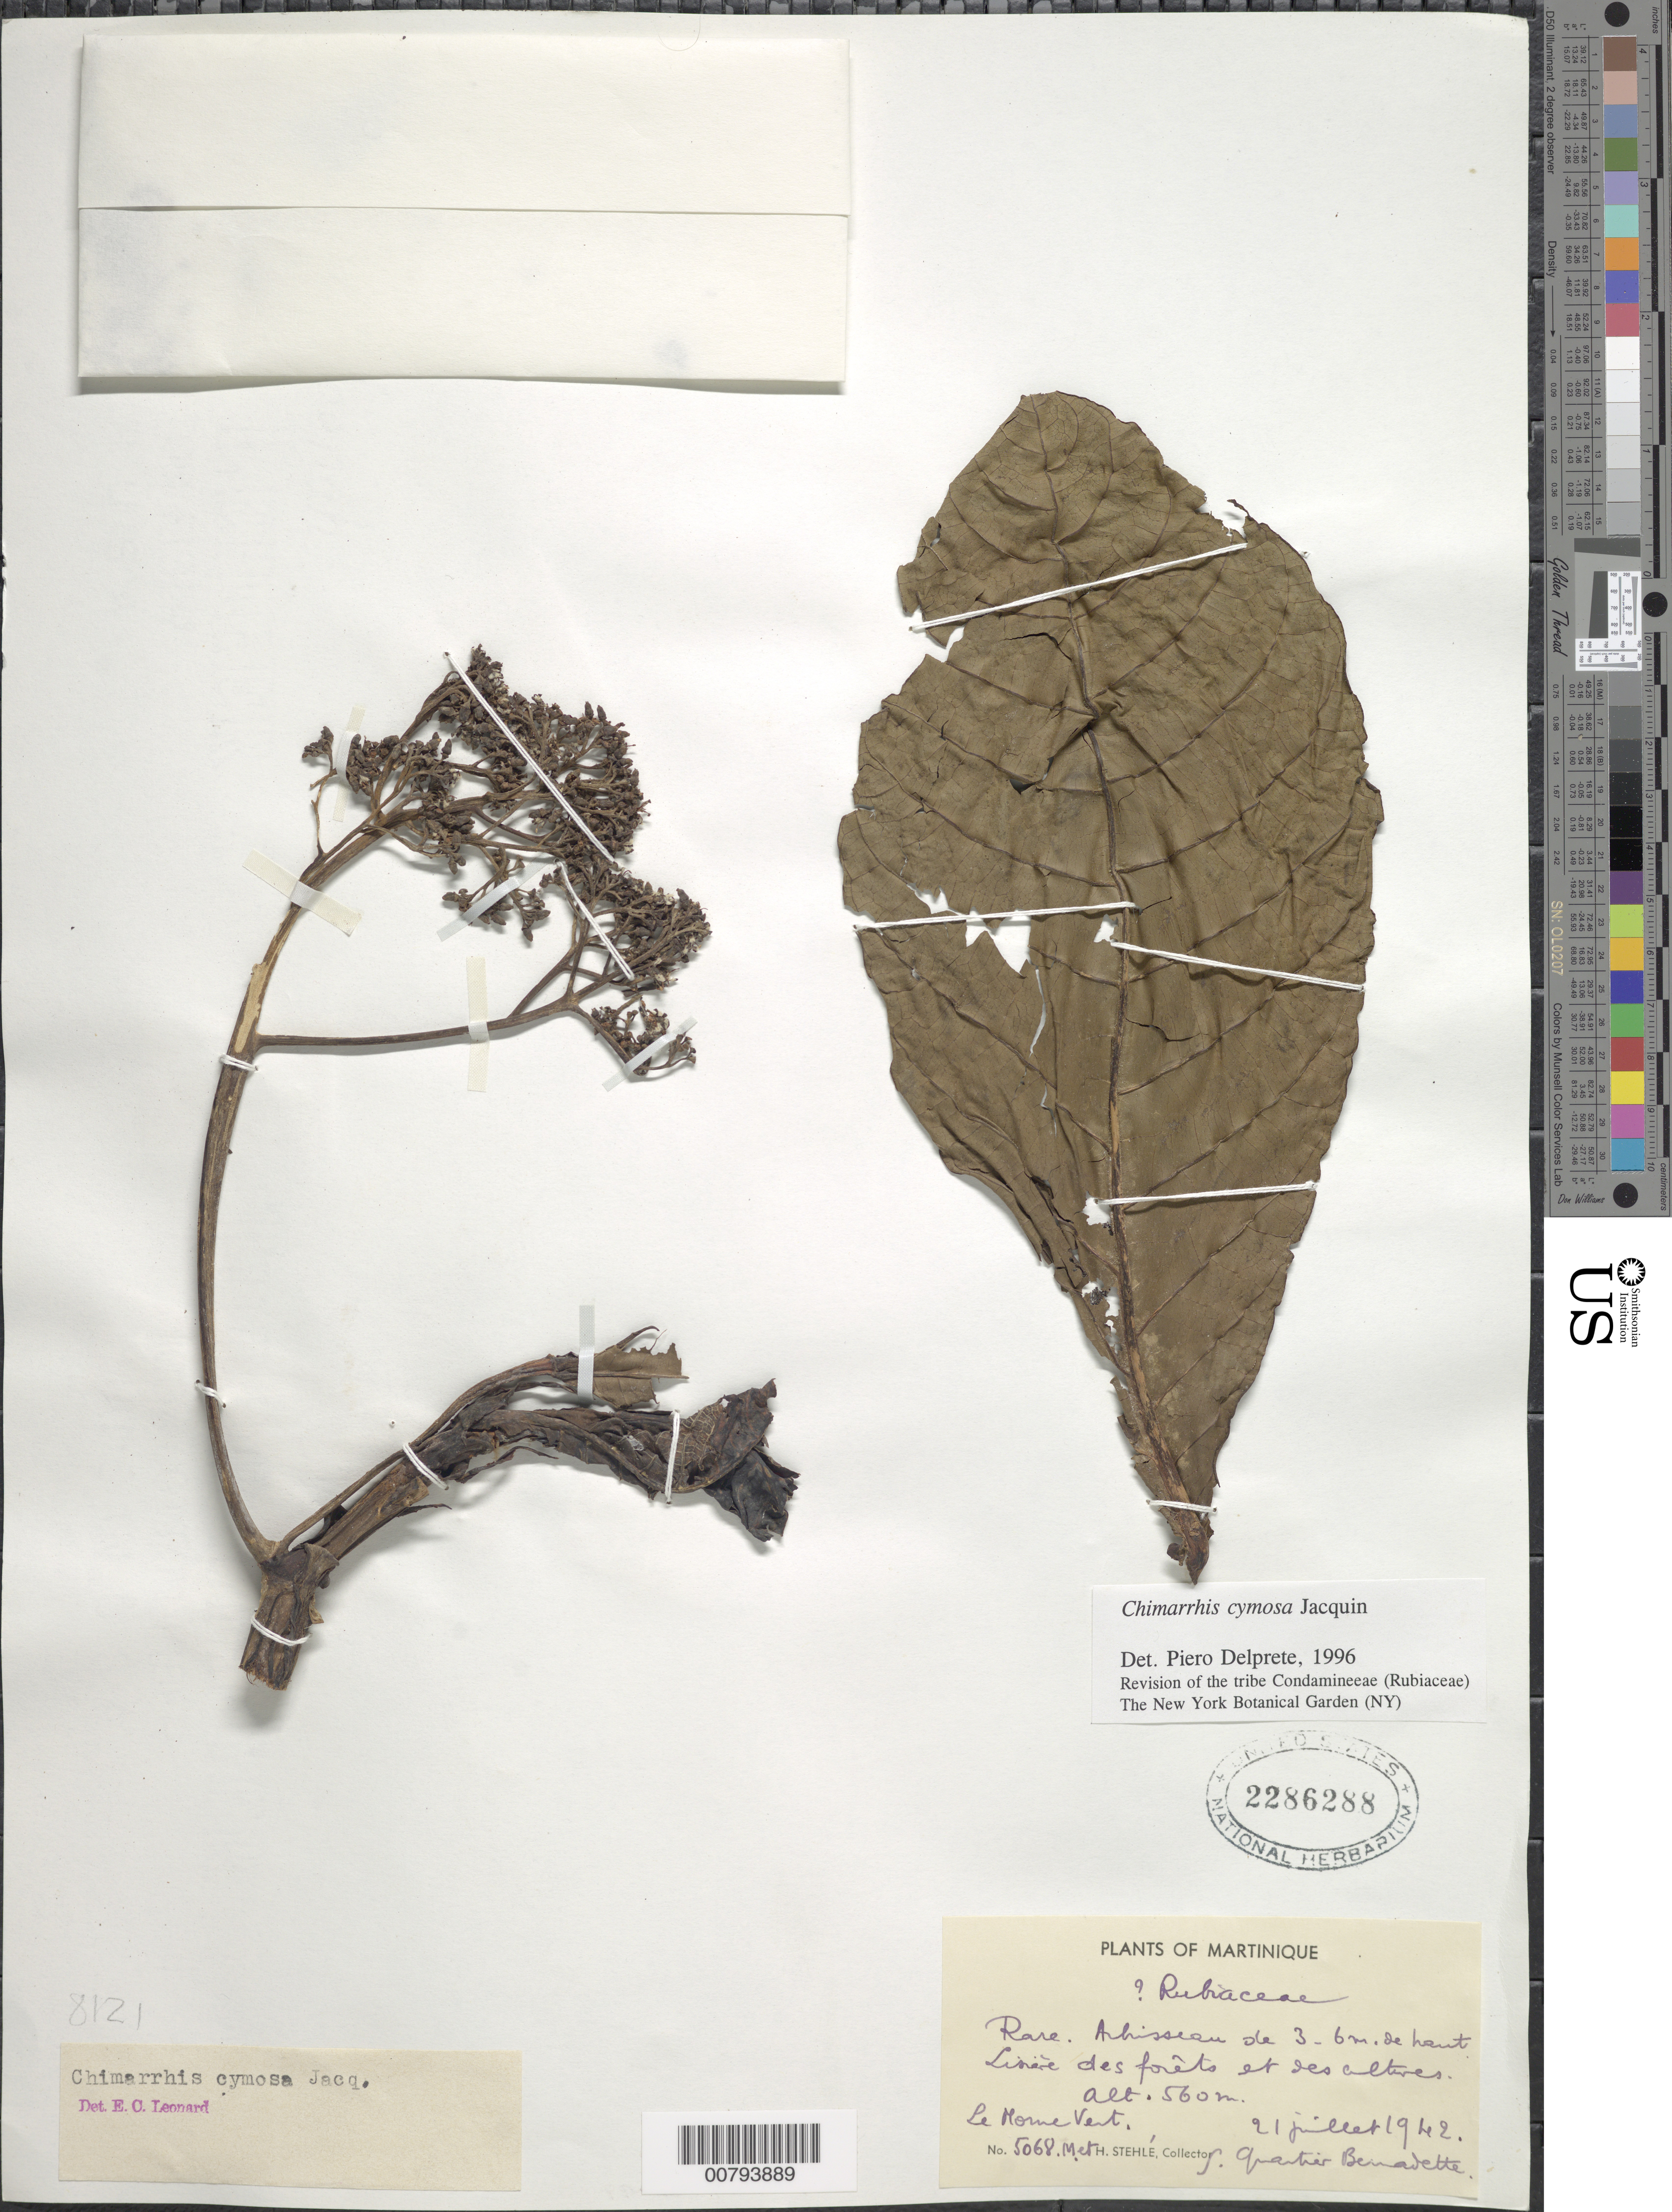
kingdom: Plantae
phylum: Tracheophyta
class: Magnoliopsida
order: Gentianales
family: Rubiaceae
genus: Chimarrhis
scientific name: Chimarrhis cymosa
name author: Jacq.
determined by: Delprete, P. G., Herb. de Guyane Cay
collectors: H. Stehlé & M. Stehlé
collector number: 5068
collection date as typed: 21 Jul 1942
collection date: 1942-07-21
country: Martinique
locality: S. Quartier Bernadette. Le Morne Vert.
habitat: "Limite des forêts et des cultives"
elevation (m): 560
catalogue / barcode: US 2286288